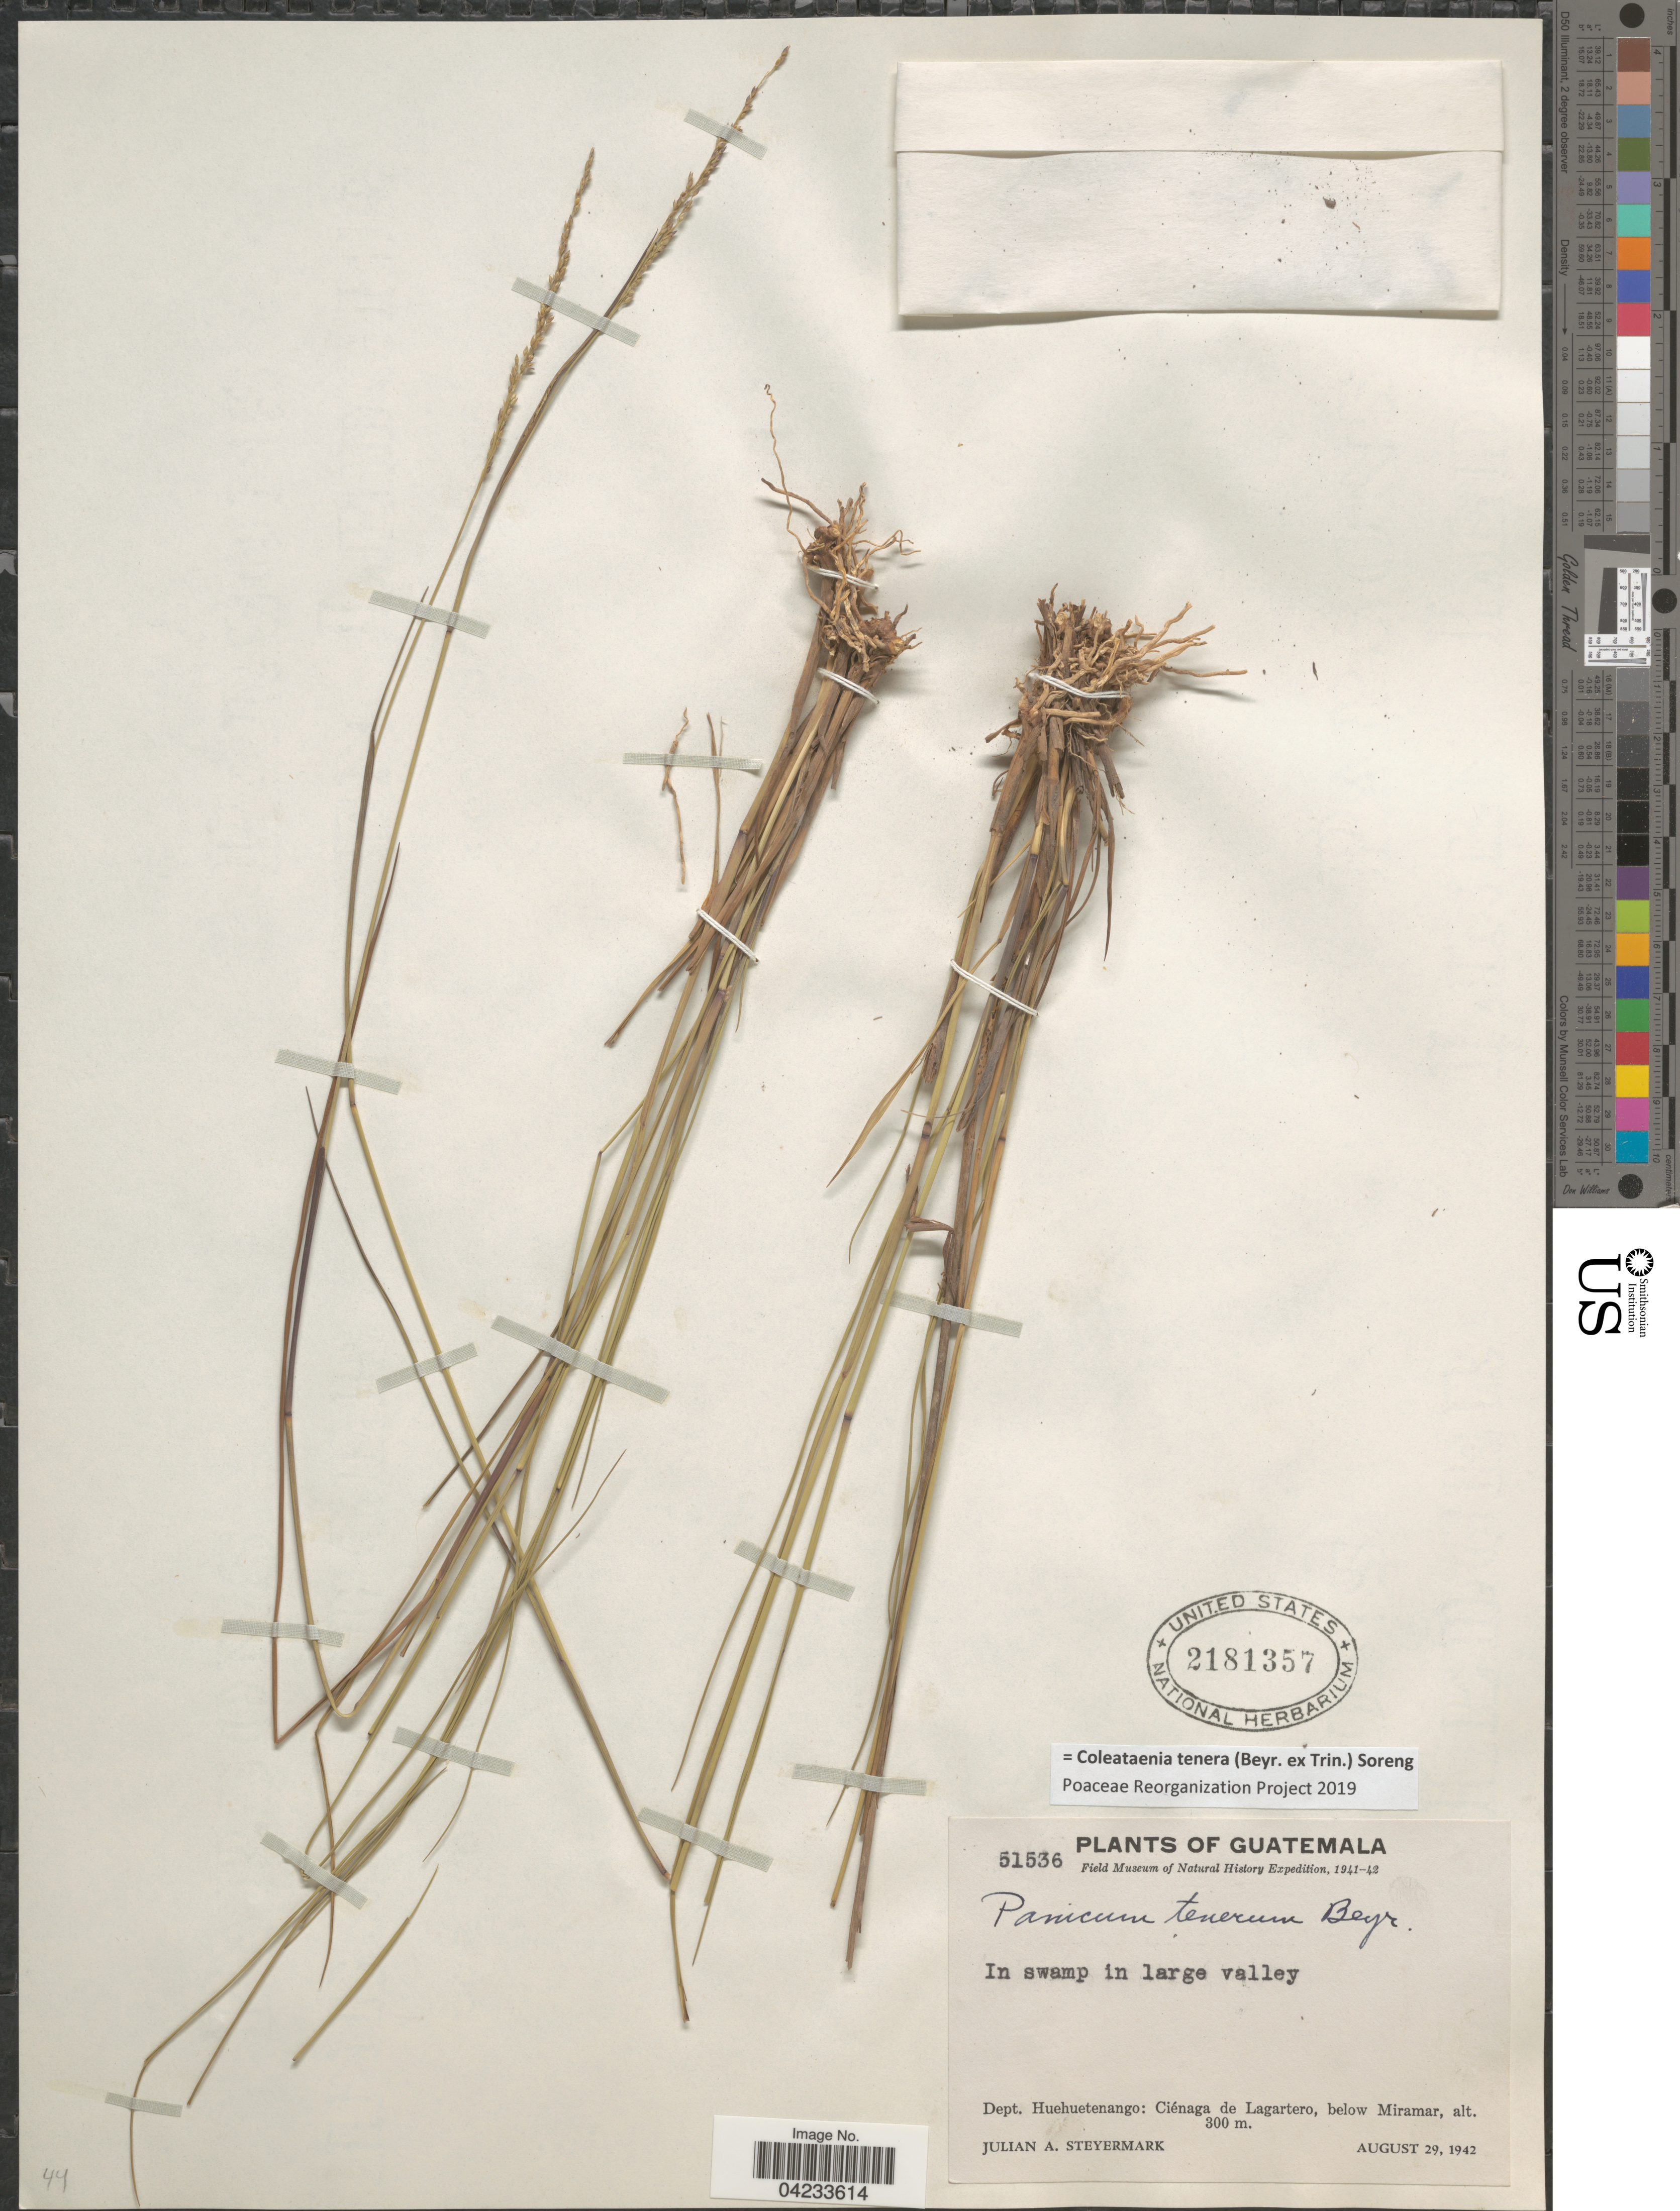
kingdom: Plantae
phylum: Tracheophyta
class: Liliopsida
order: Poales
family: Poaceae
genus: Coleataenia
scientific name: Coleataenia tenera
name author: (Beyr. ex Trin.) Soreng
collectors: J. Steyermark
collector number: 51536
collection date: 1942-08-29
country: Guatemala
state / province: Huehuetenango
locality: Field Museum of Natural History Expedition, 1941-42. Dept. Huehuetenango: Ciénaga de Lagartero, below Miramar.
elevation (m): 300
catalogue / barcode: US 2181357